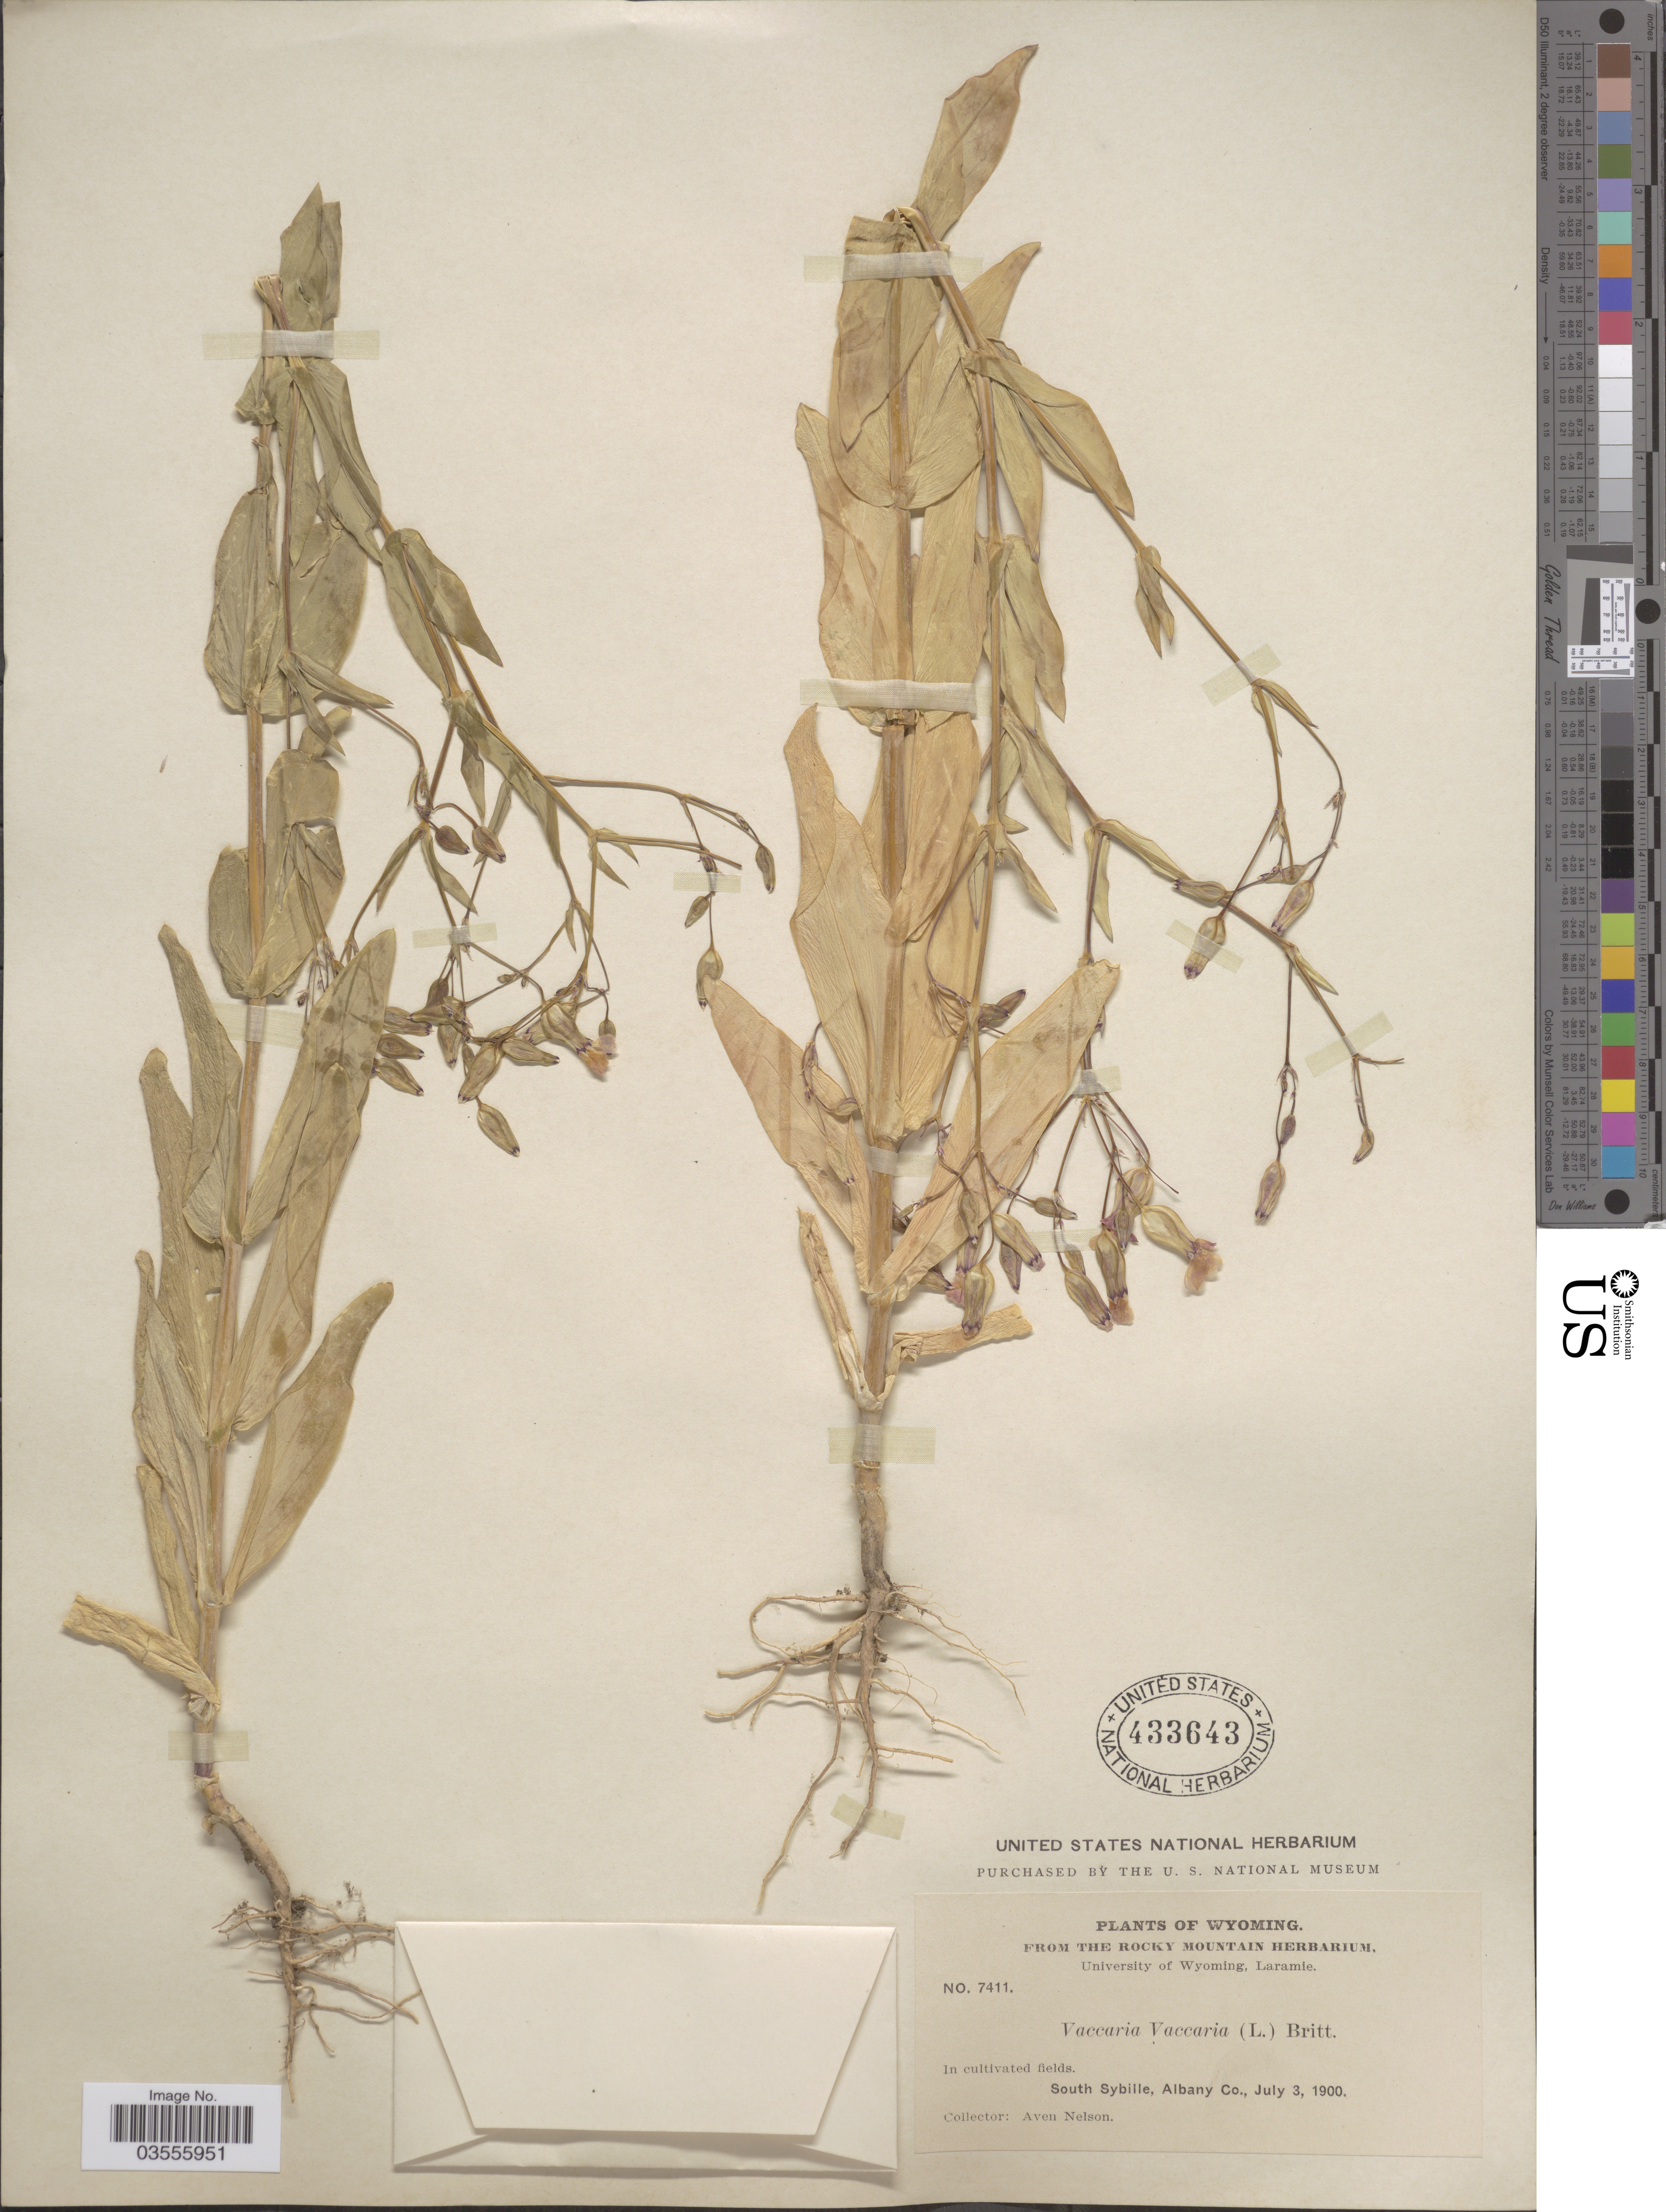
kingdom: Plantae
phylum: Tracheophyta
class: Magnoliopsida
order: Caryophyllales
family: Caryophyllaceae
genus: Vaccaria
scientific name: Vaccaria vaccaria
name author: (L.) Britton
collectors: A. Nelson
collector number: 7411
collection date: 1900-07-03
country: United States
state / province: Wyoming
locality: South Sybille, Albany Co.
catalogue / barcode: US 433643